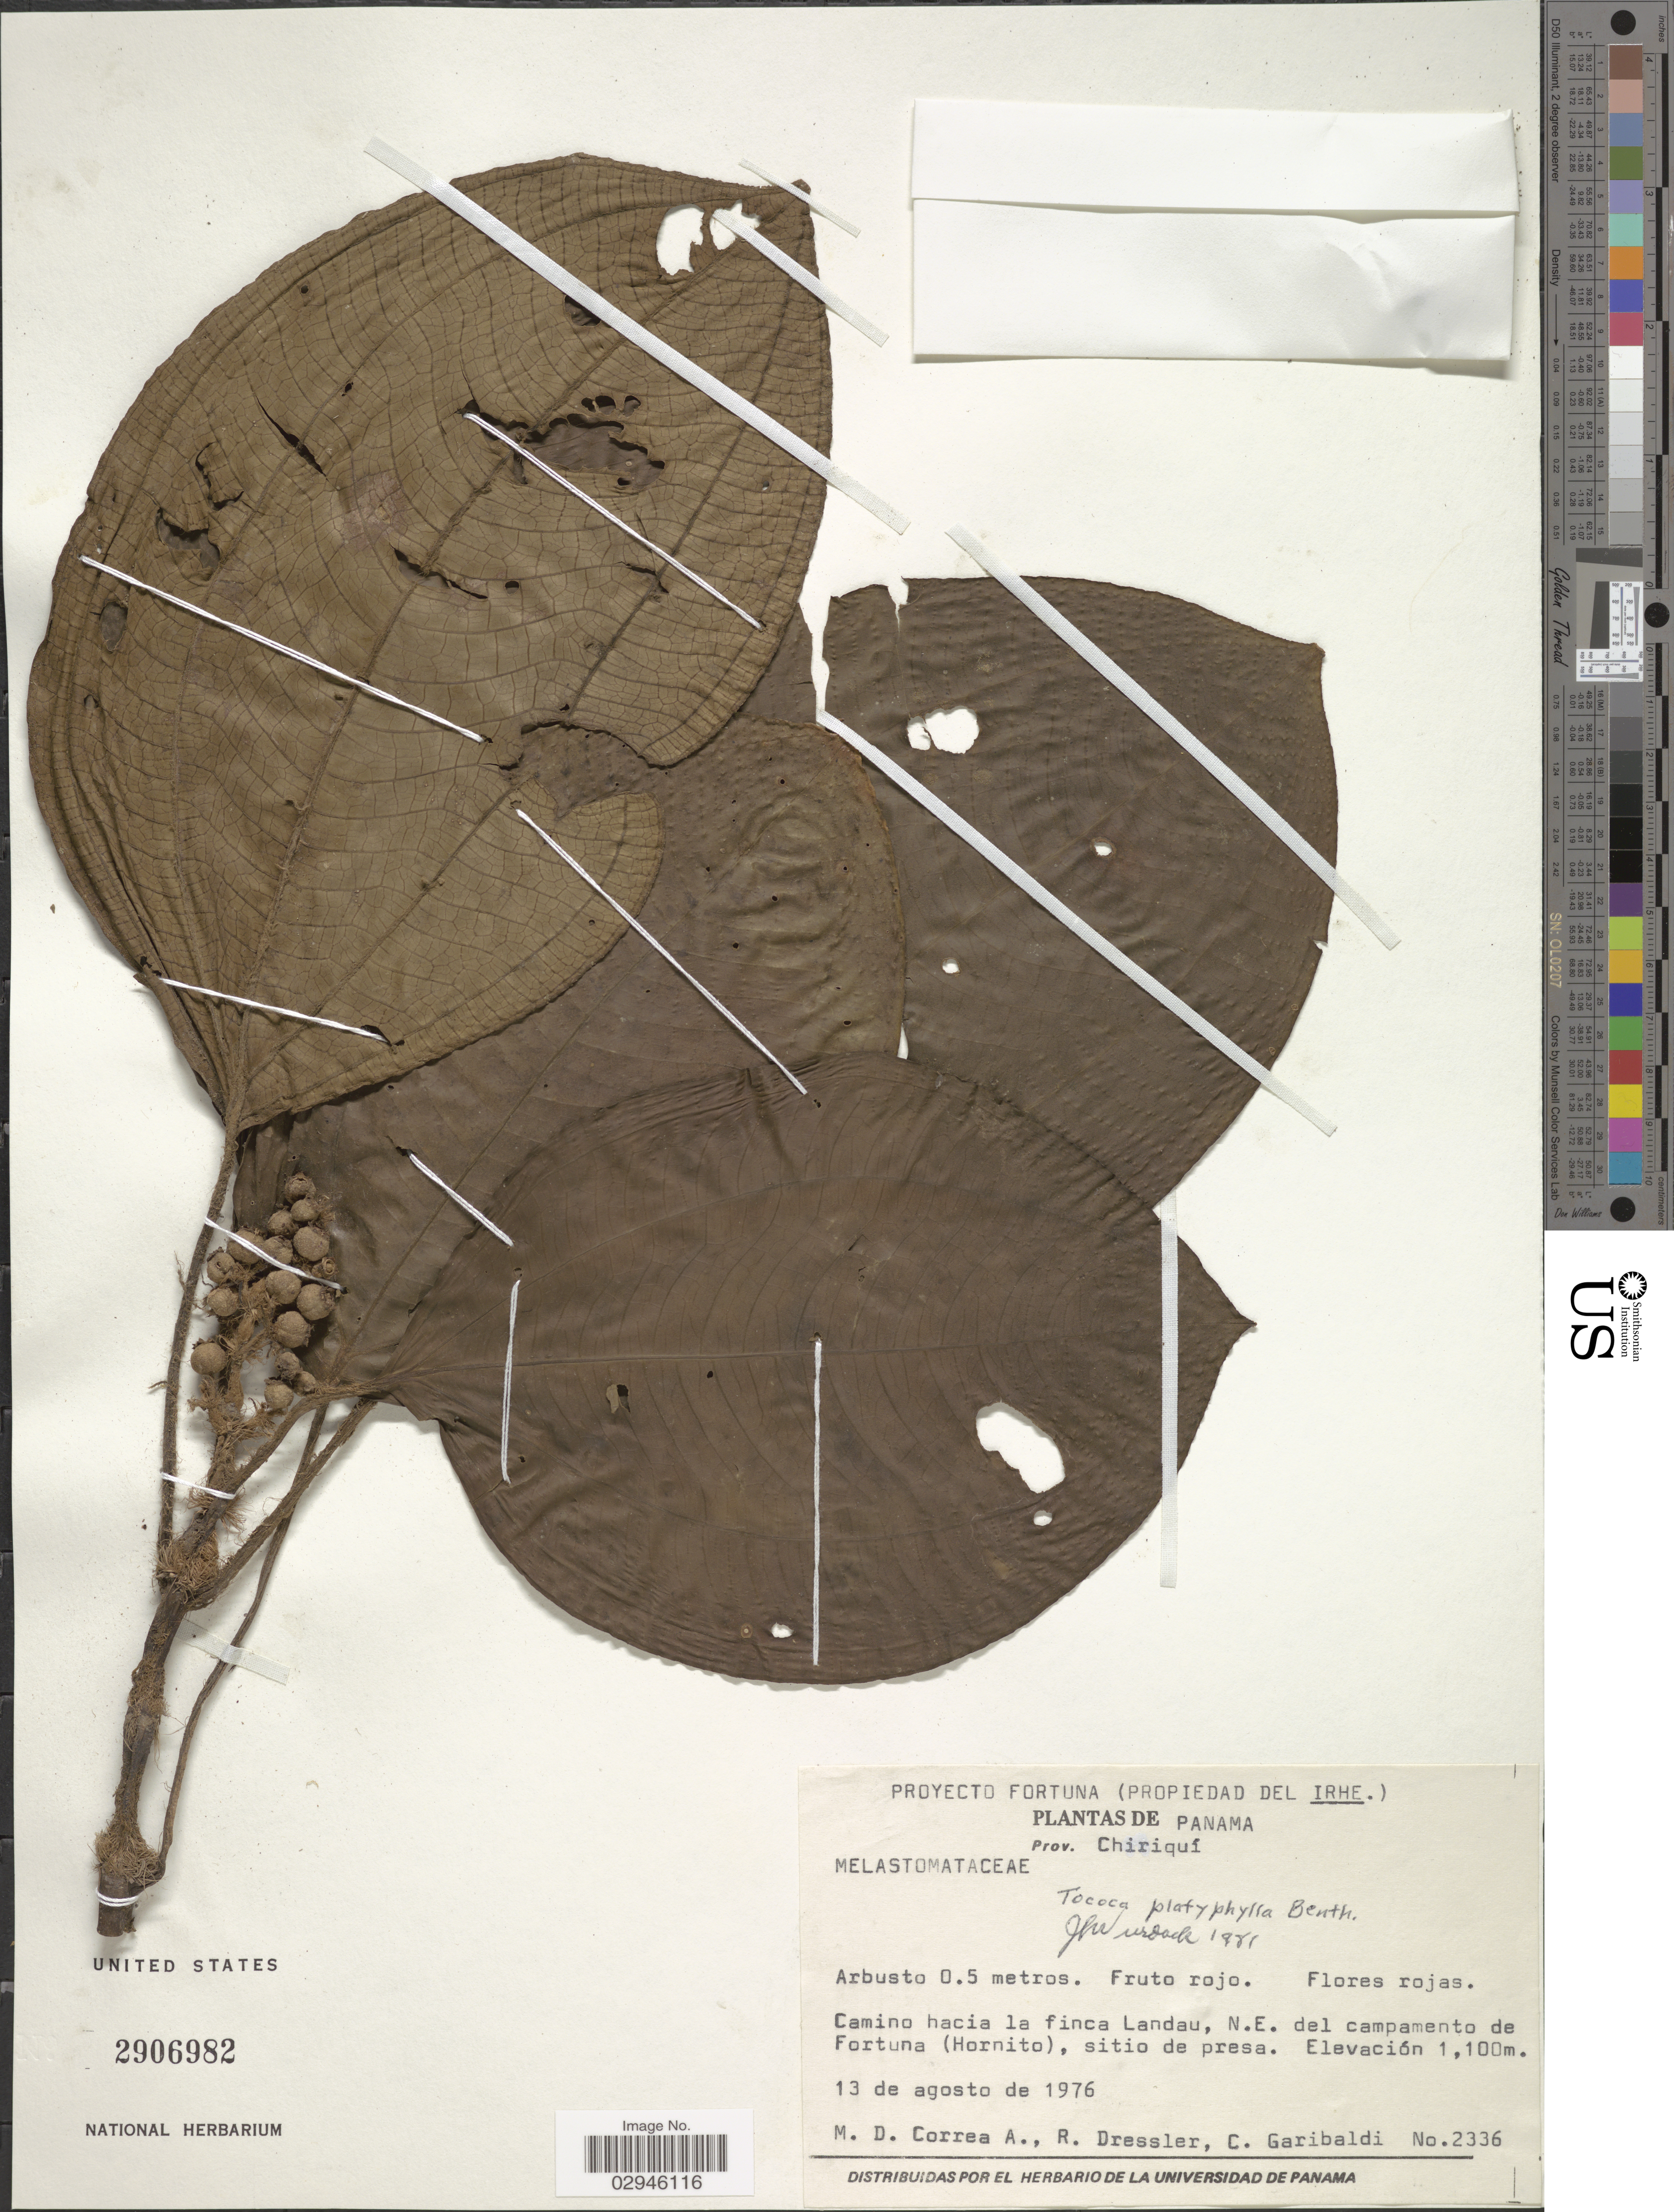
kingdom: Plantae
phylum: Tracheophyta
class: Magnoliopsida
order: Myrtales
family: Melastomataceae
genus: Tococa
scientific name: Tococa platyphylla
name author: Benth.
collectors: M. D. Corrêa-A., R. Dressler & C. Garibaldi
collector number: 2336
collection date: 1976-08-13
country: Panama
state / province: Chiriqui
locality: Camino hacia la finca Landau, N.E. del campamento de Fortuna (Hornito), sitio de presa.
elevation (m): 1100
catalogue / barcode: US 2906982